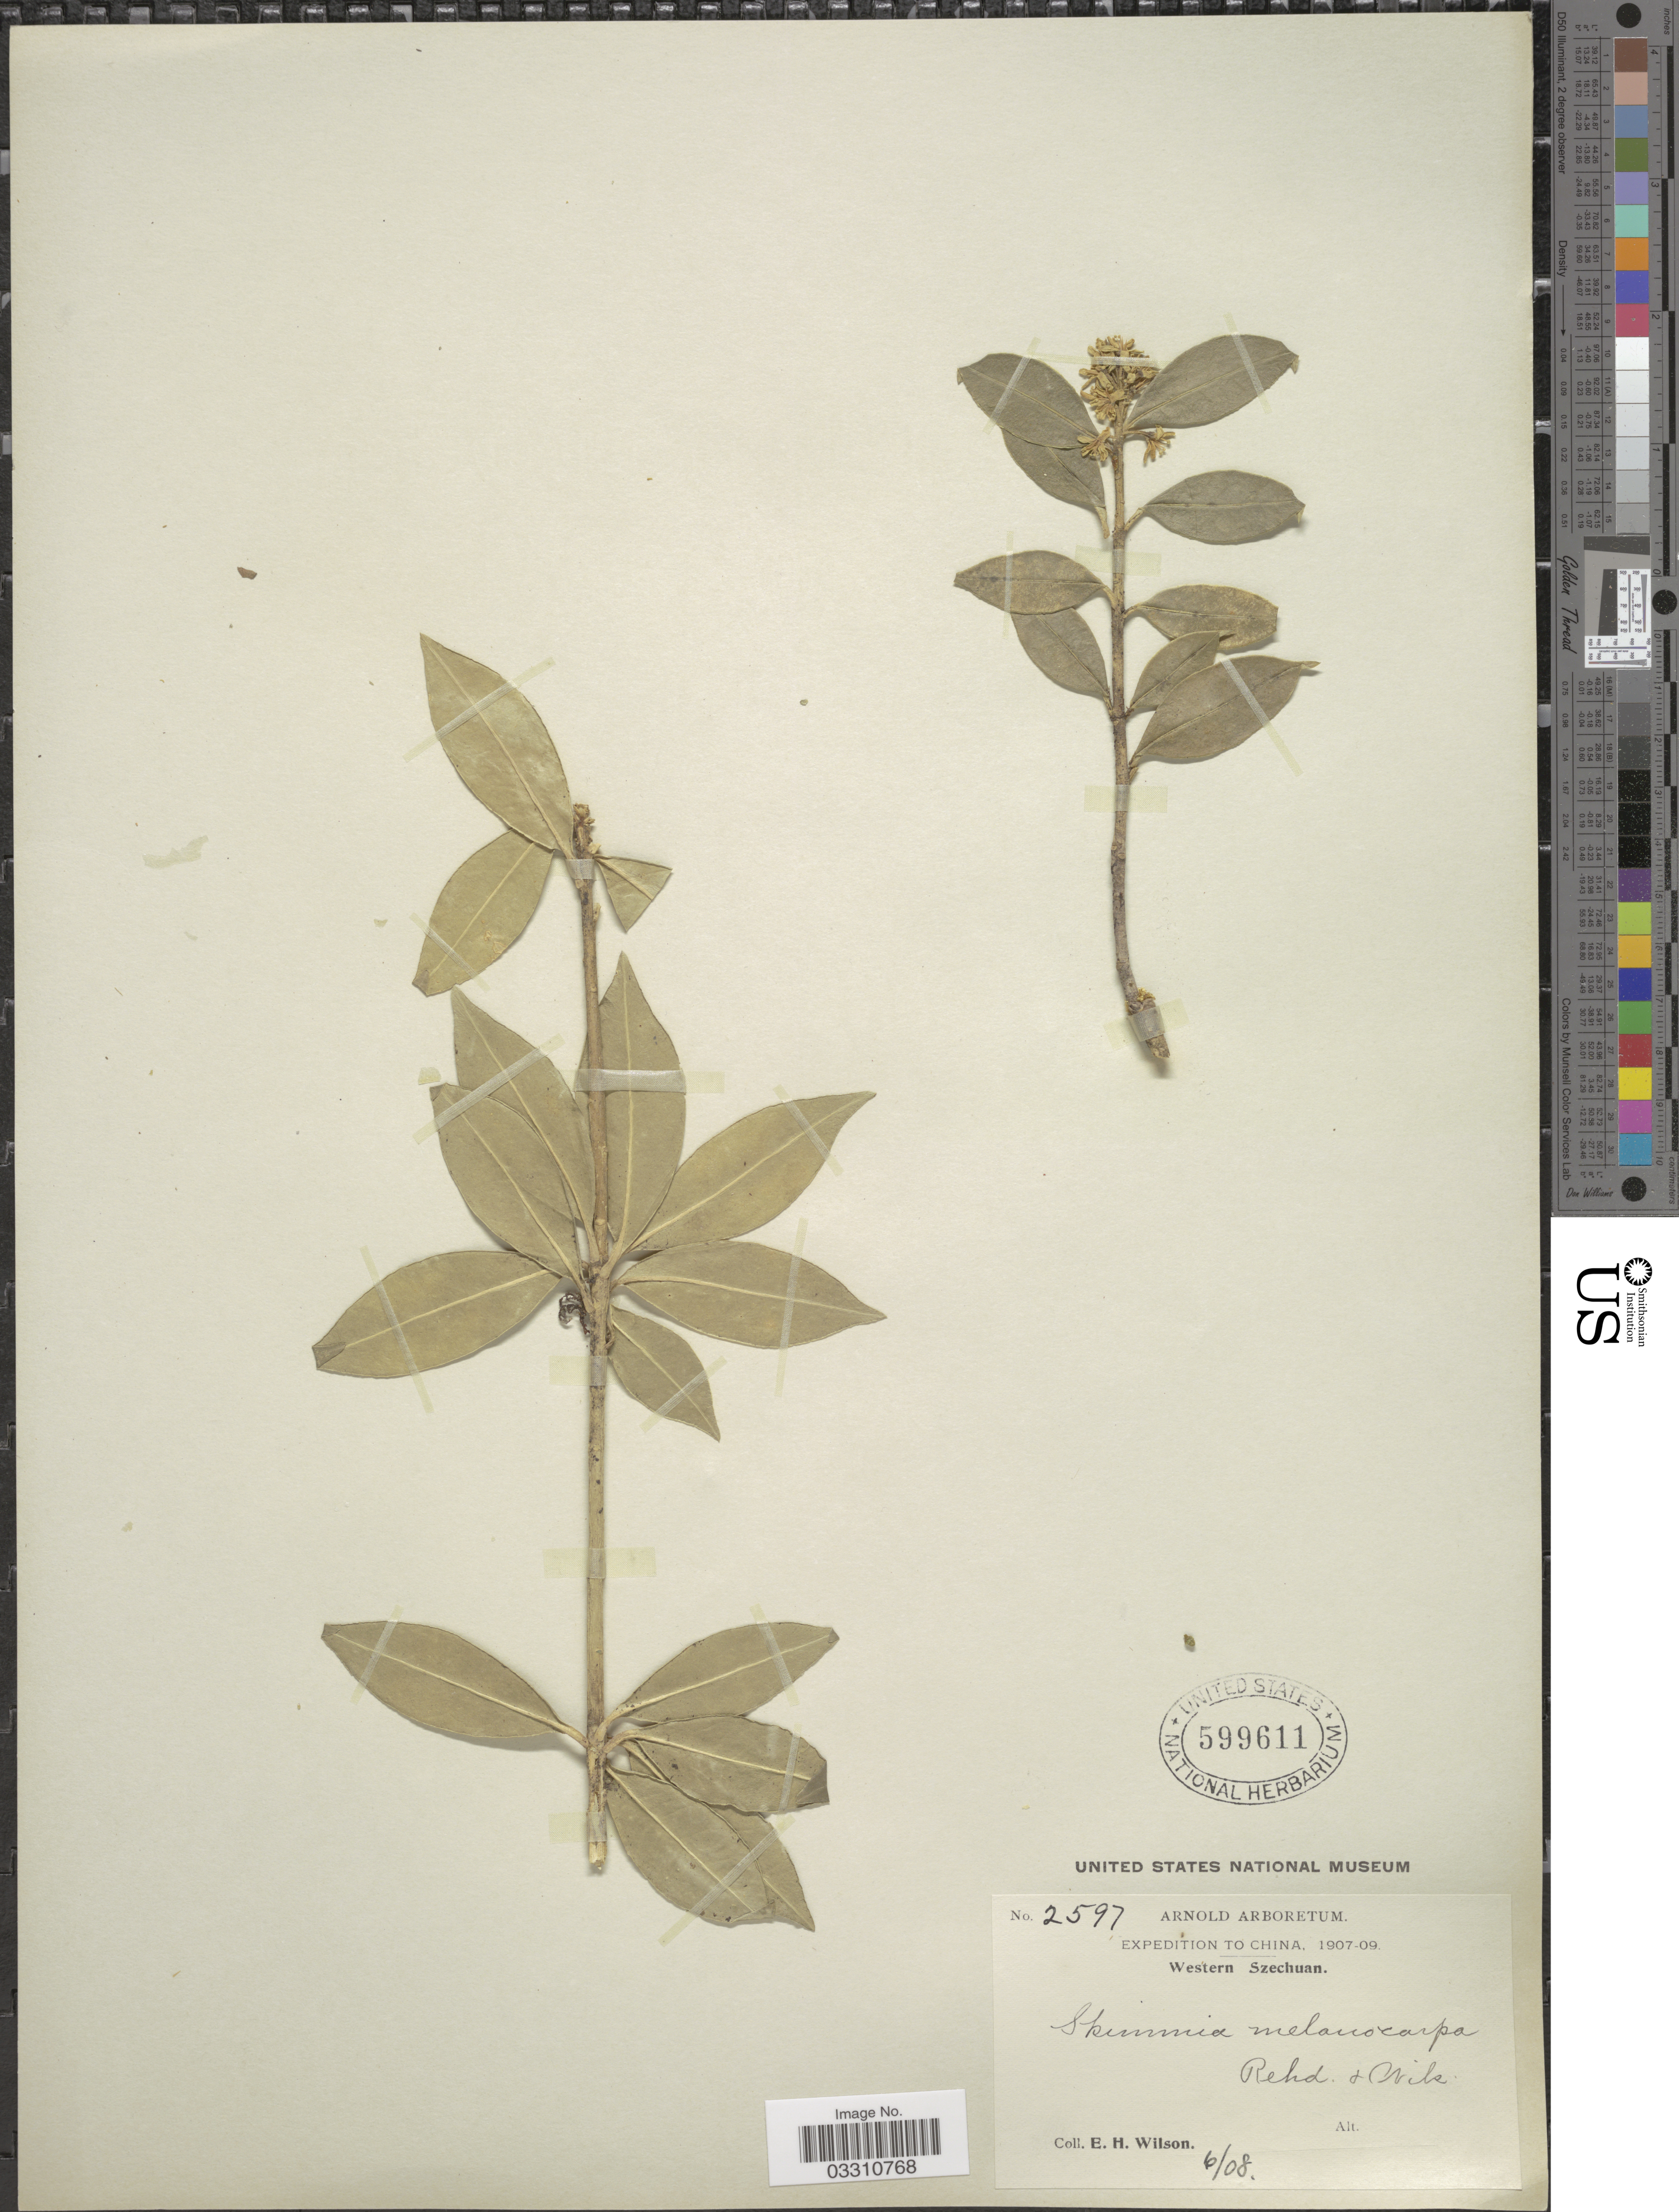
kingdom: Plantae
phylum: Tracheophyta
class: Magnoliopsida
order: Sapindales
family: Rutaceae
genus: Skimmia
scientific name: Skimmia melanocarpa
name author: Rehder & E.H. Wilson in Sarg.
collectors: E. Wilson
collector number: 2597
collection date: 1908-06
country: China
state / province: Sichuan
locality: Western Szechuan.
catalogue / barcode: US 599611